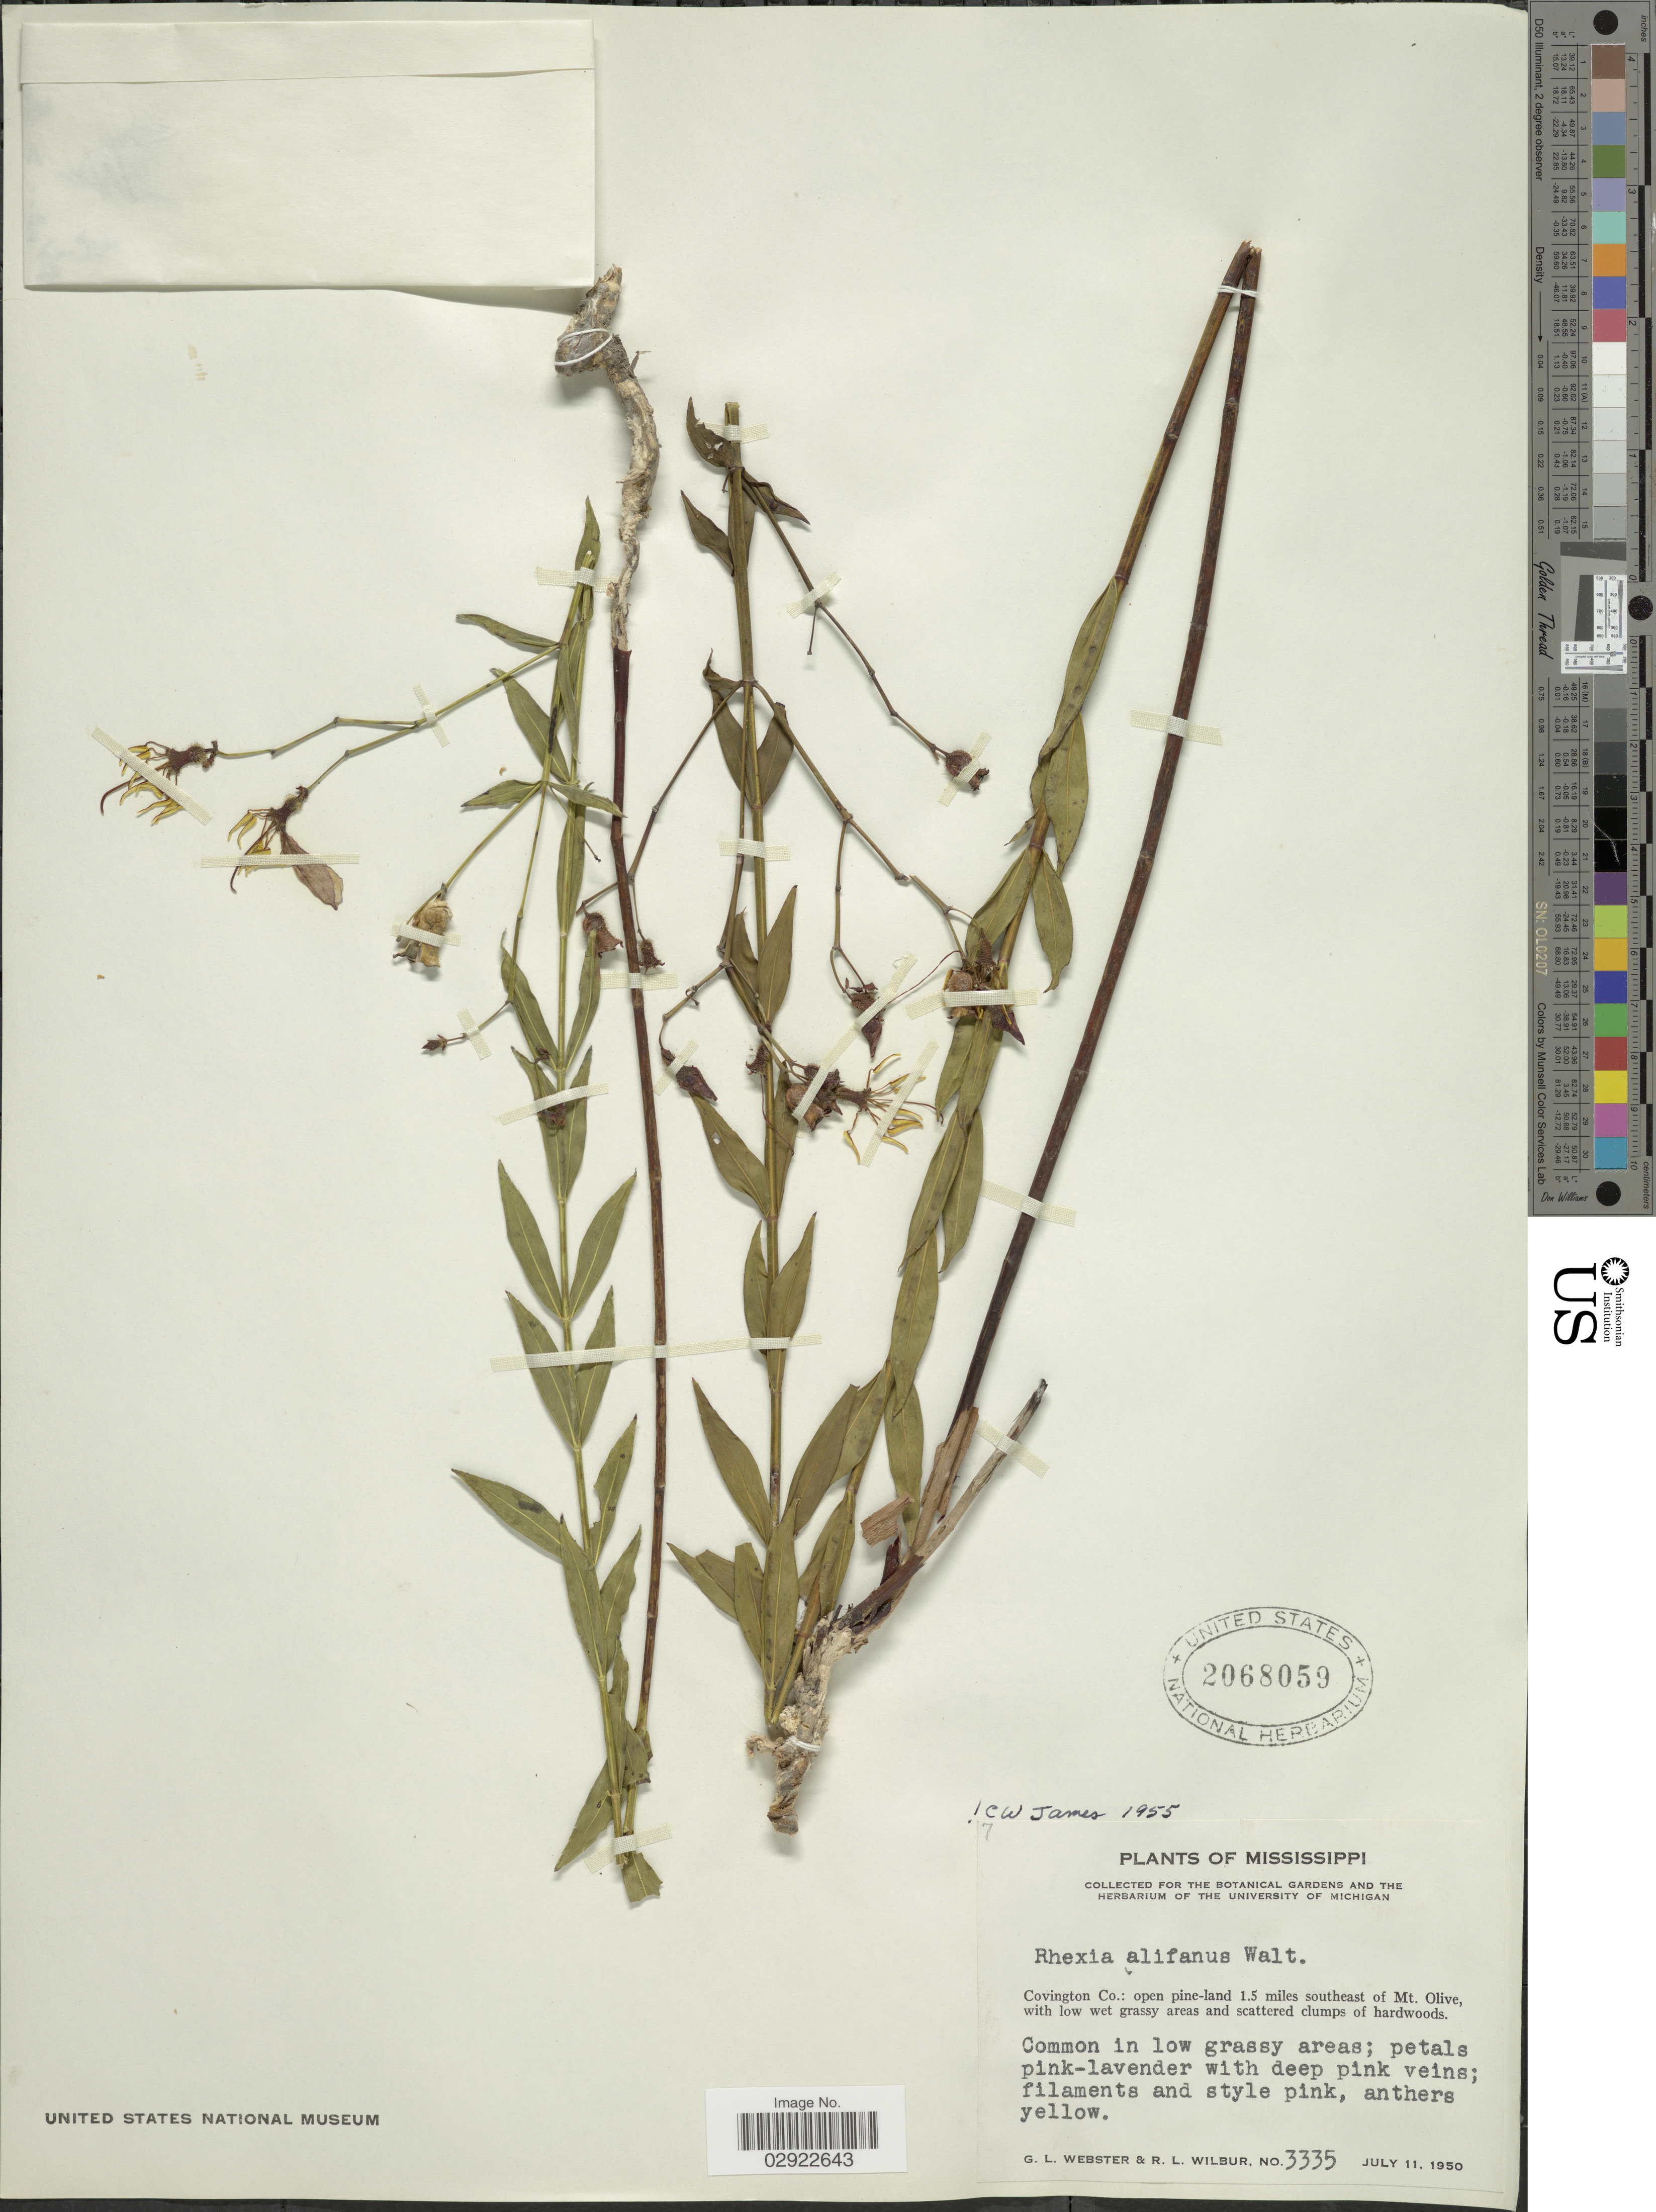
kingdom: Plantae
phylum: Tracheophyta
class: Magnoliopsida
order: Myrtales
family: Melastomataceae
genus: Rhexia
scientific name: Rhexia alifanus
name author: Walter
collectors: G. L. Webster & R. L. Wilbur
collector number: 3335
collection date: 1950-07-11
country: United States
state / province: Mississippi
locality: Covington Co.: open pine-land 1.5 miles southeast of Mt. Olive.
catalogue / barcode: US 2068059